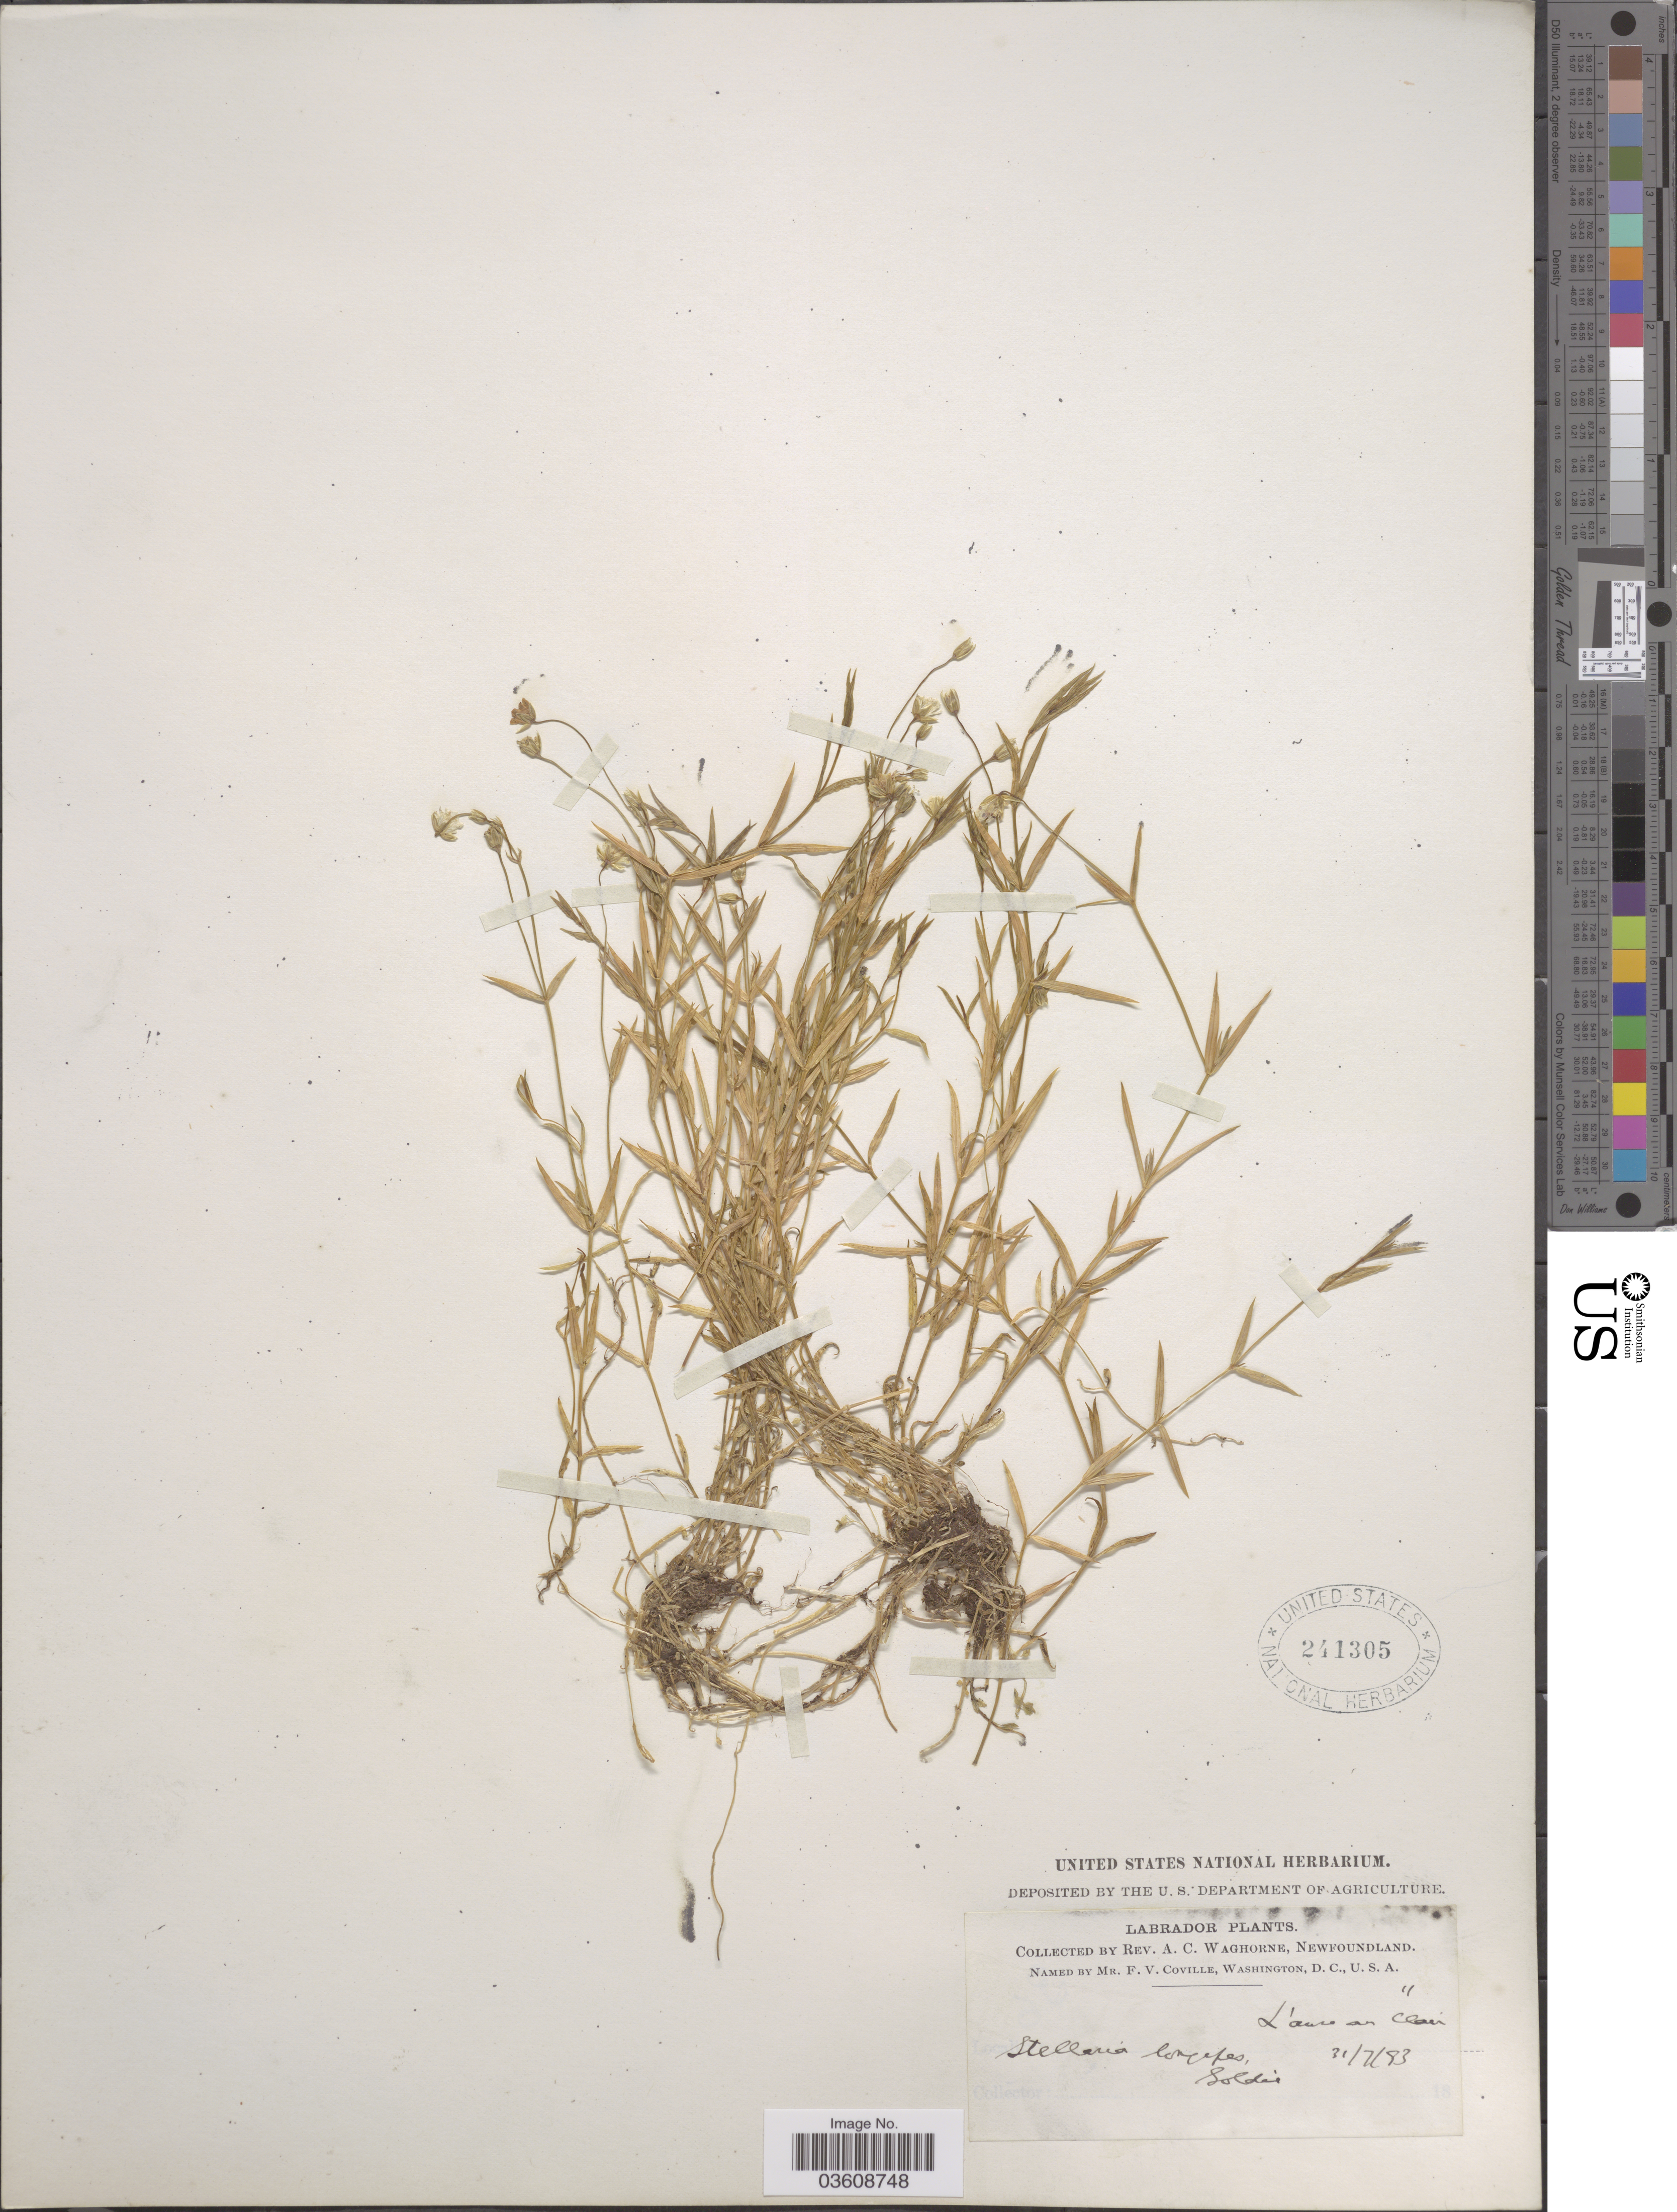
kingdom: Plantae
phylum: Tracheophyta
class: Magnoliopsida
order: Caryophyllales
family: Caryophyllaceae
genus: Stellaria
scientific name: Stellaria longipes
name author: Goldie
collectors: A. Waghorne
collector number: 11?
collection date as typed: Transcribed d/m/y: 31/7/83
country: Canada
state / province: Newfoundland and Labrador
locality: Labrador. L'anse au Clair.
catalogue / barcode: US 241305